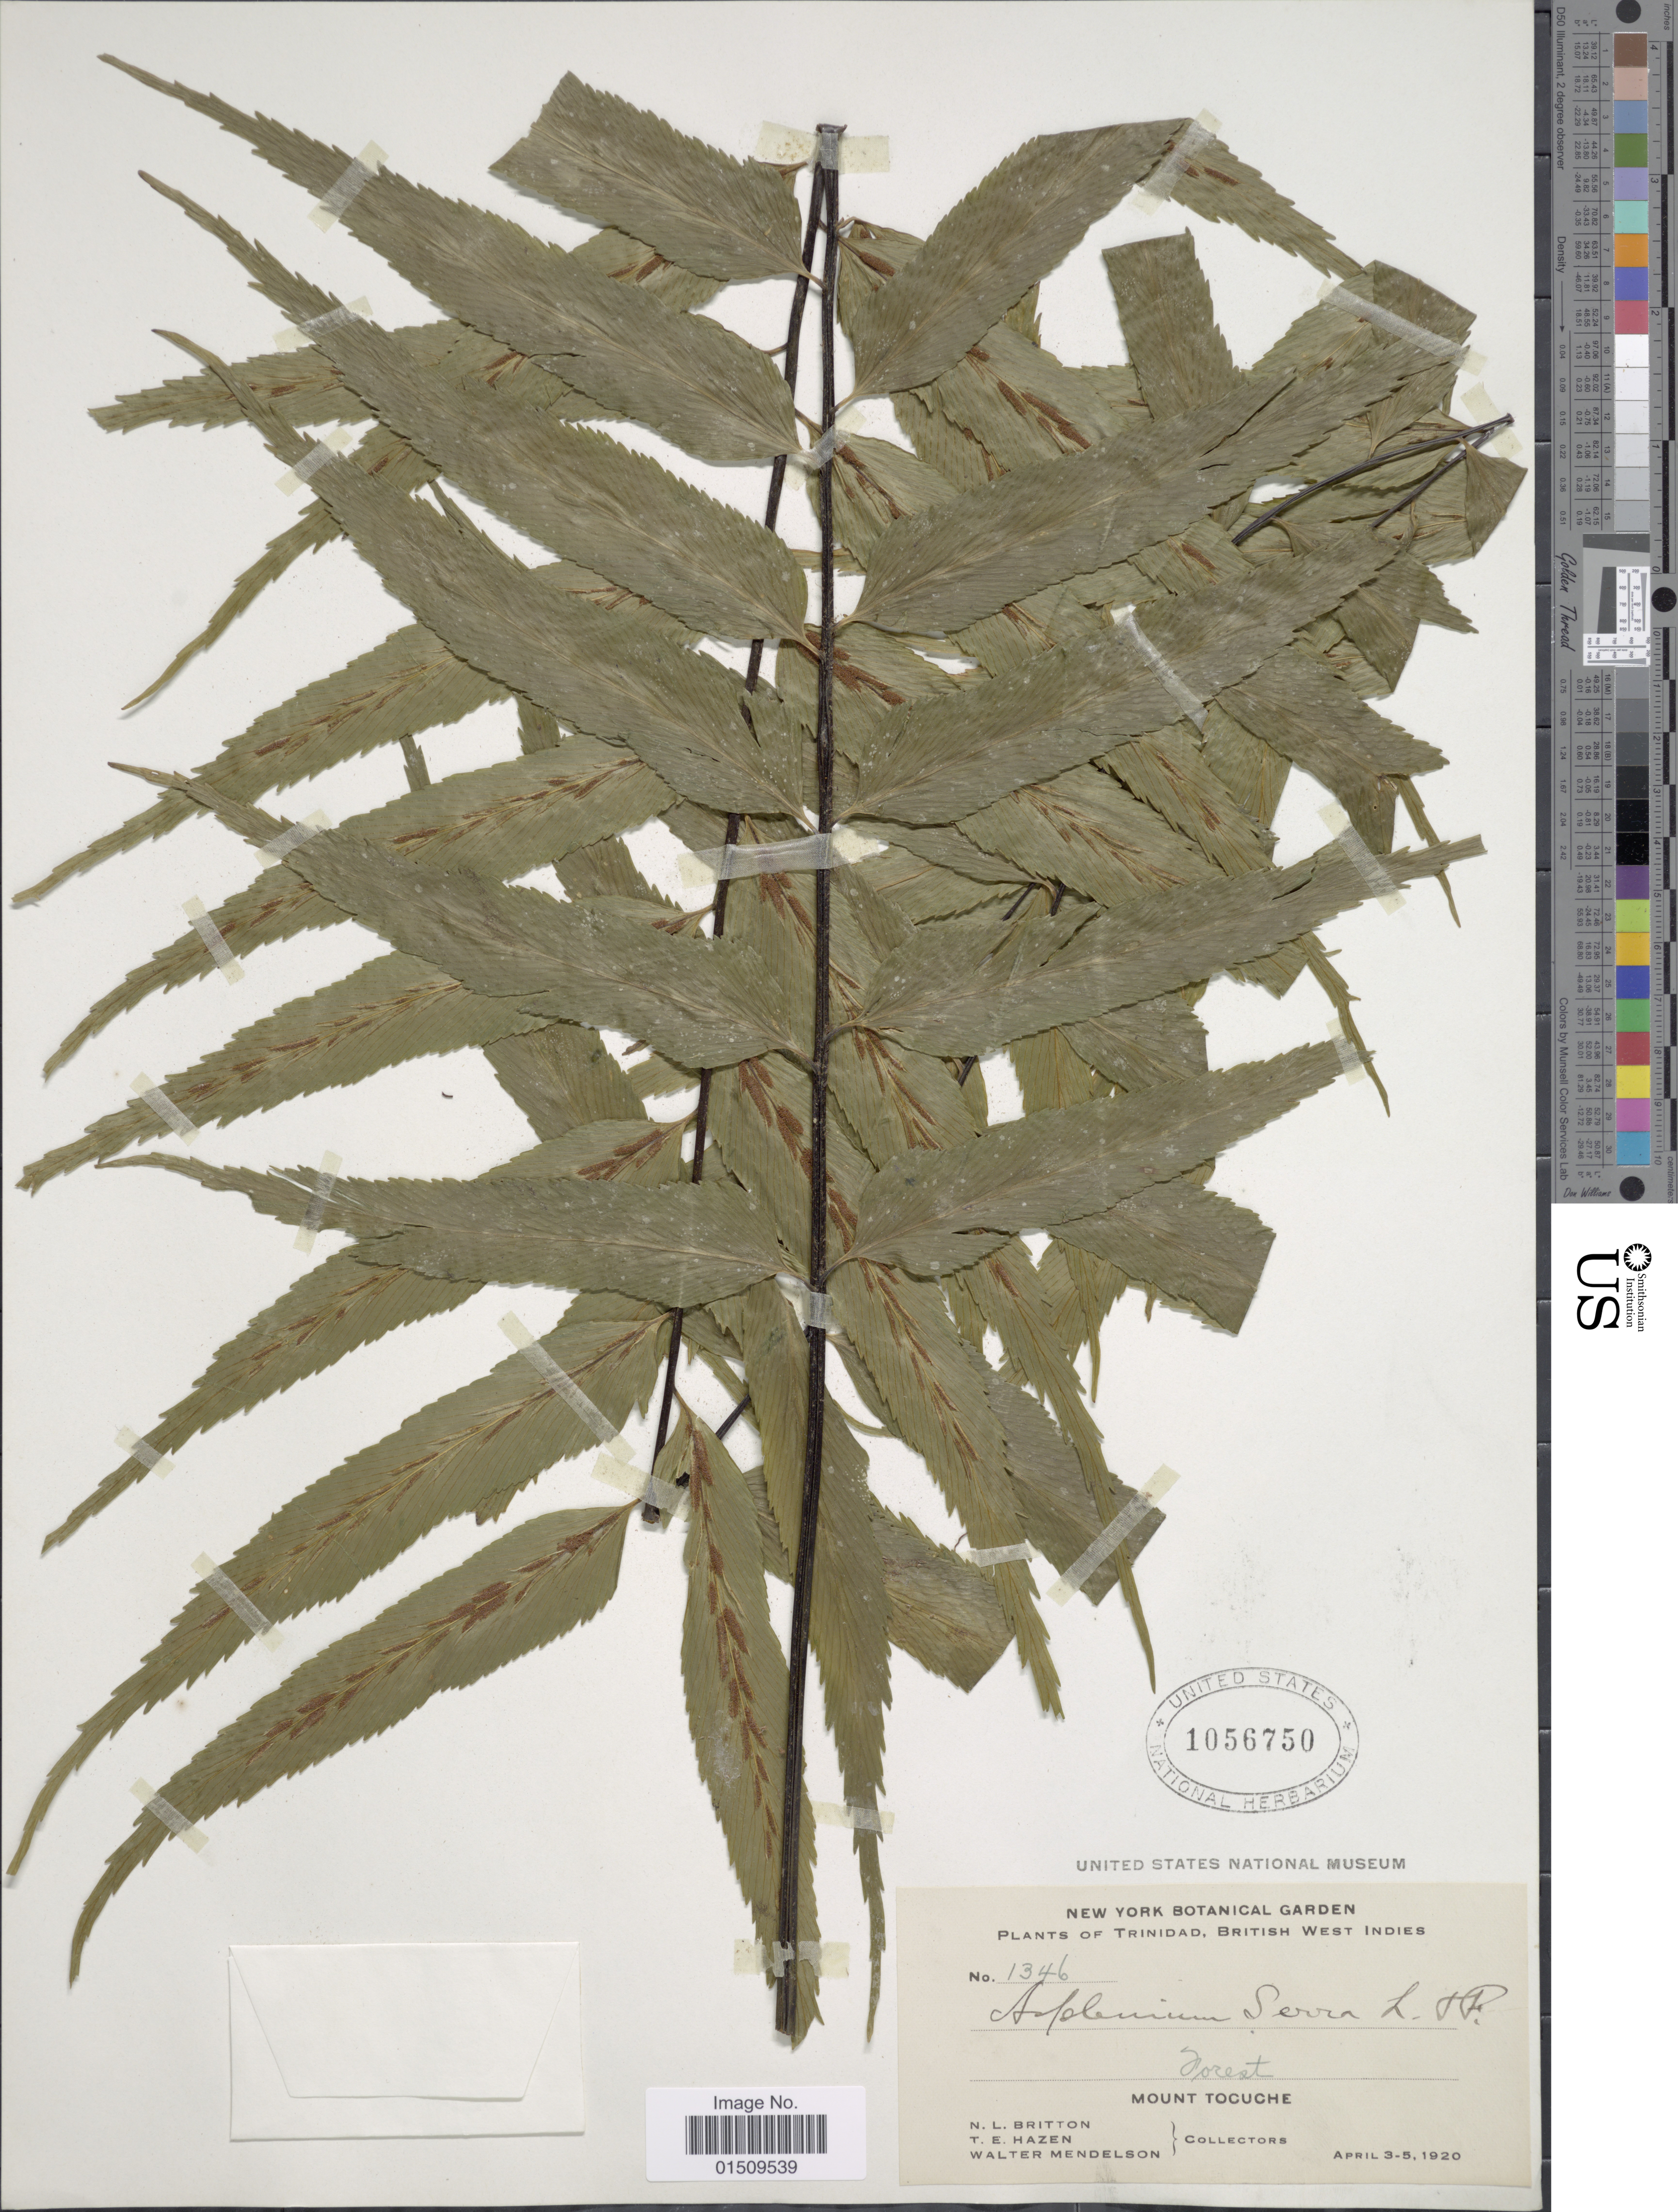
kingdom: Plantae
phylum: Tracheophyta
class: Polypodiopsida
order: Polypodiales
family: Aspleniaceae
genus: Asplenium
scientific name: Asplenium serra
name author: Langsd. & Fisch.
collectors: N. Britton, T. E. Hazen & W. Mendelson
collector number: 1346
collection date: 1920-04-03/1920-04-05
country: Trinidad and Tobago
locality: Trinidad, British West Indies, Forest Mount Tocuche.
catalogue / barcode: US 1056750